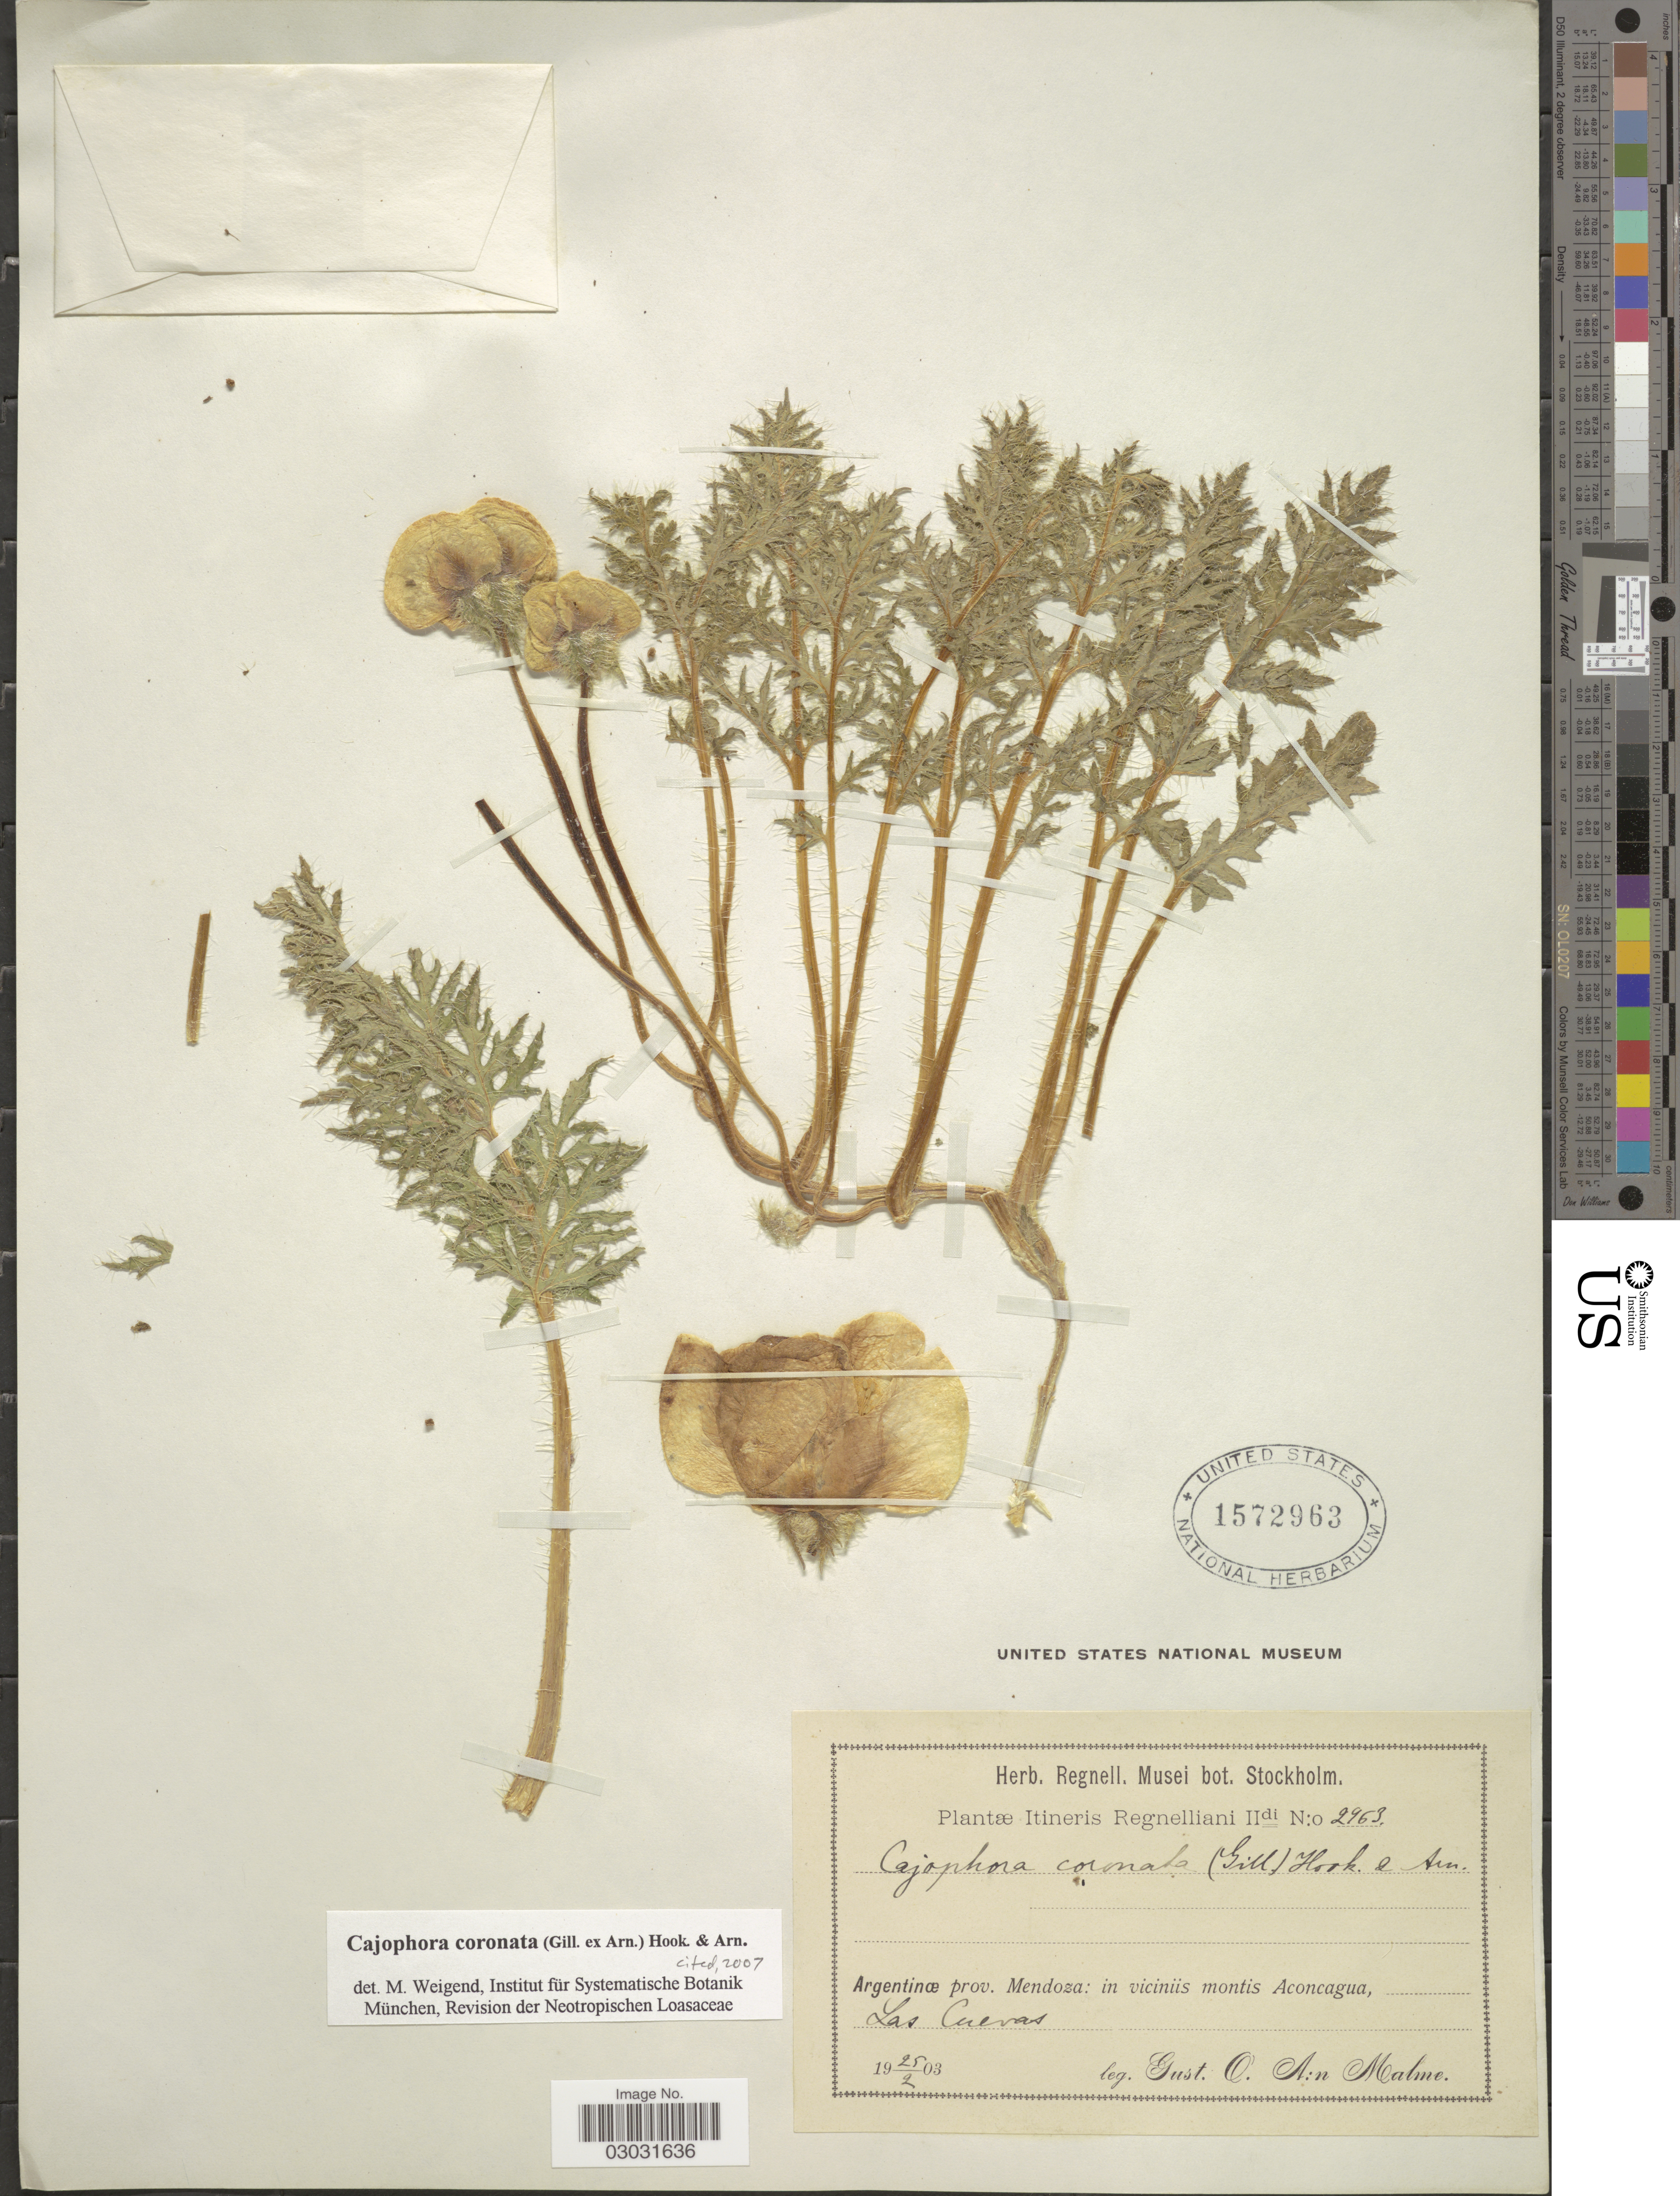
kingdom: Plantae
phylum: Tracheophyta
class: Magnoliopsida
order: Cornales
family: Loasaceae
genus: Caiophora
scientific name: Caiophora coronata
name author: (Gillies ex Arn.) Hook. & Arn.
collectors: G. O. A. Malme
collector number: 2963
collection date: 1903-02-25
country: Argentina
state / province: Mendoza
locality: In viciniis montis Aconagua, Las Cuevas.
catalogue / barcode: US 1572963